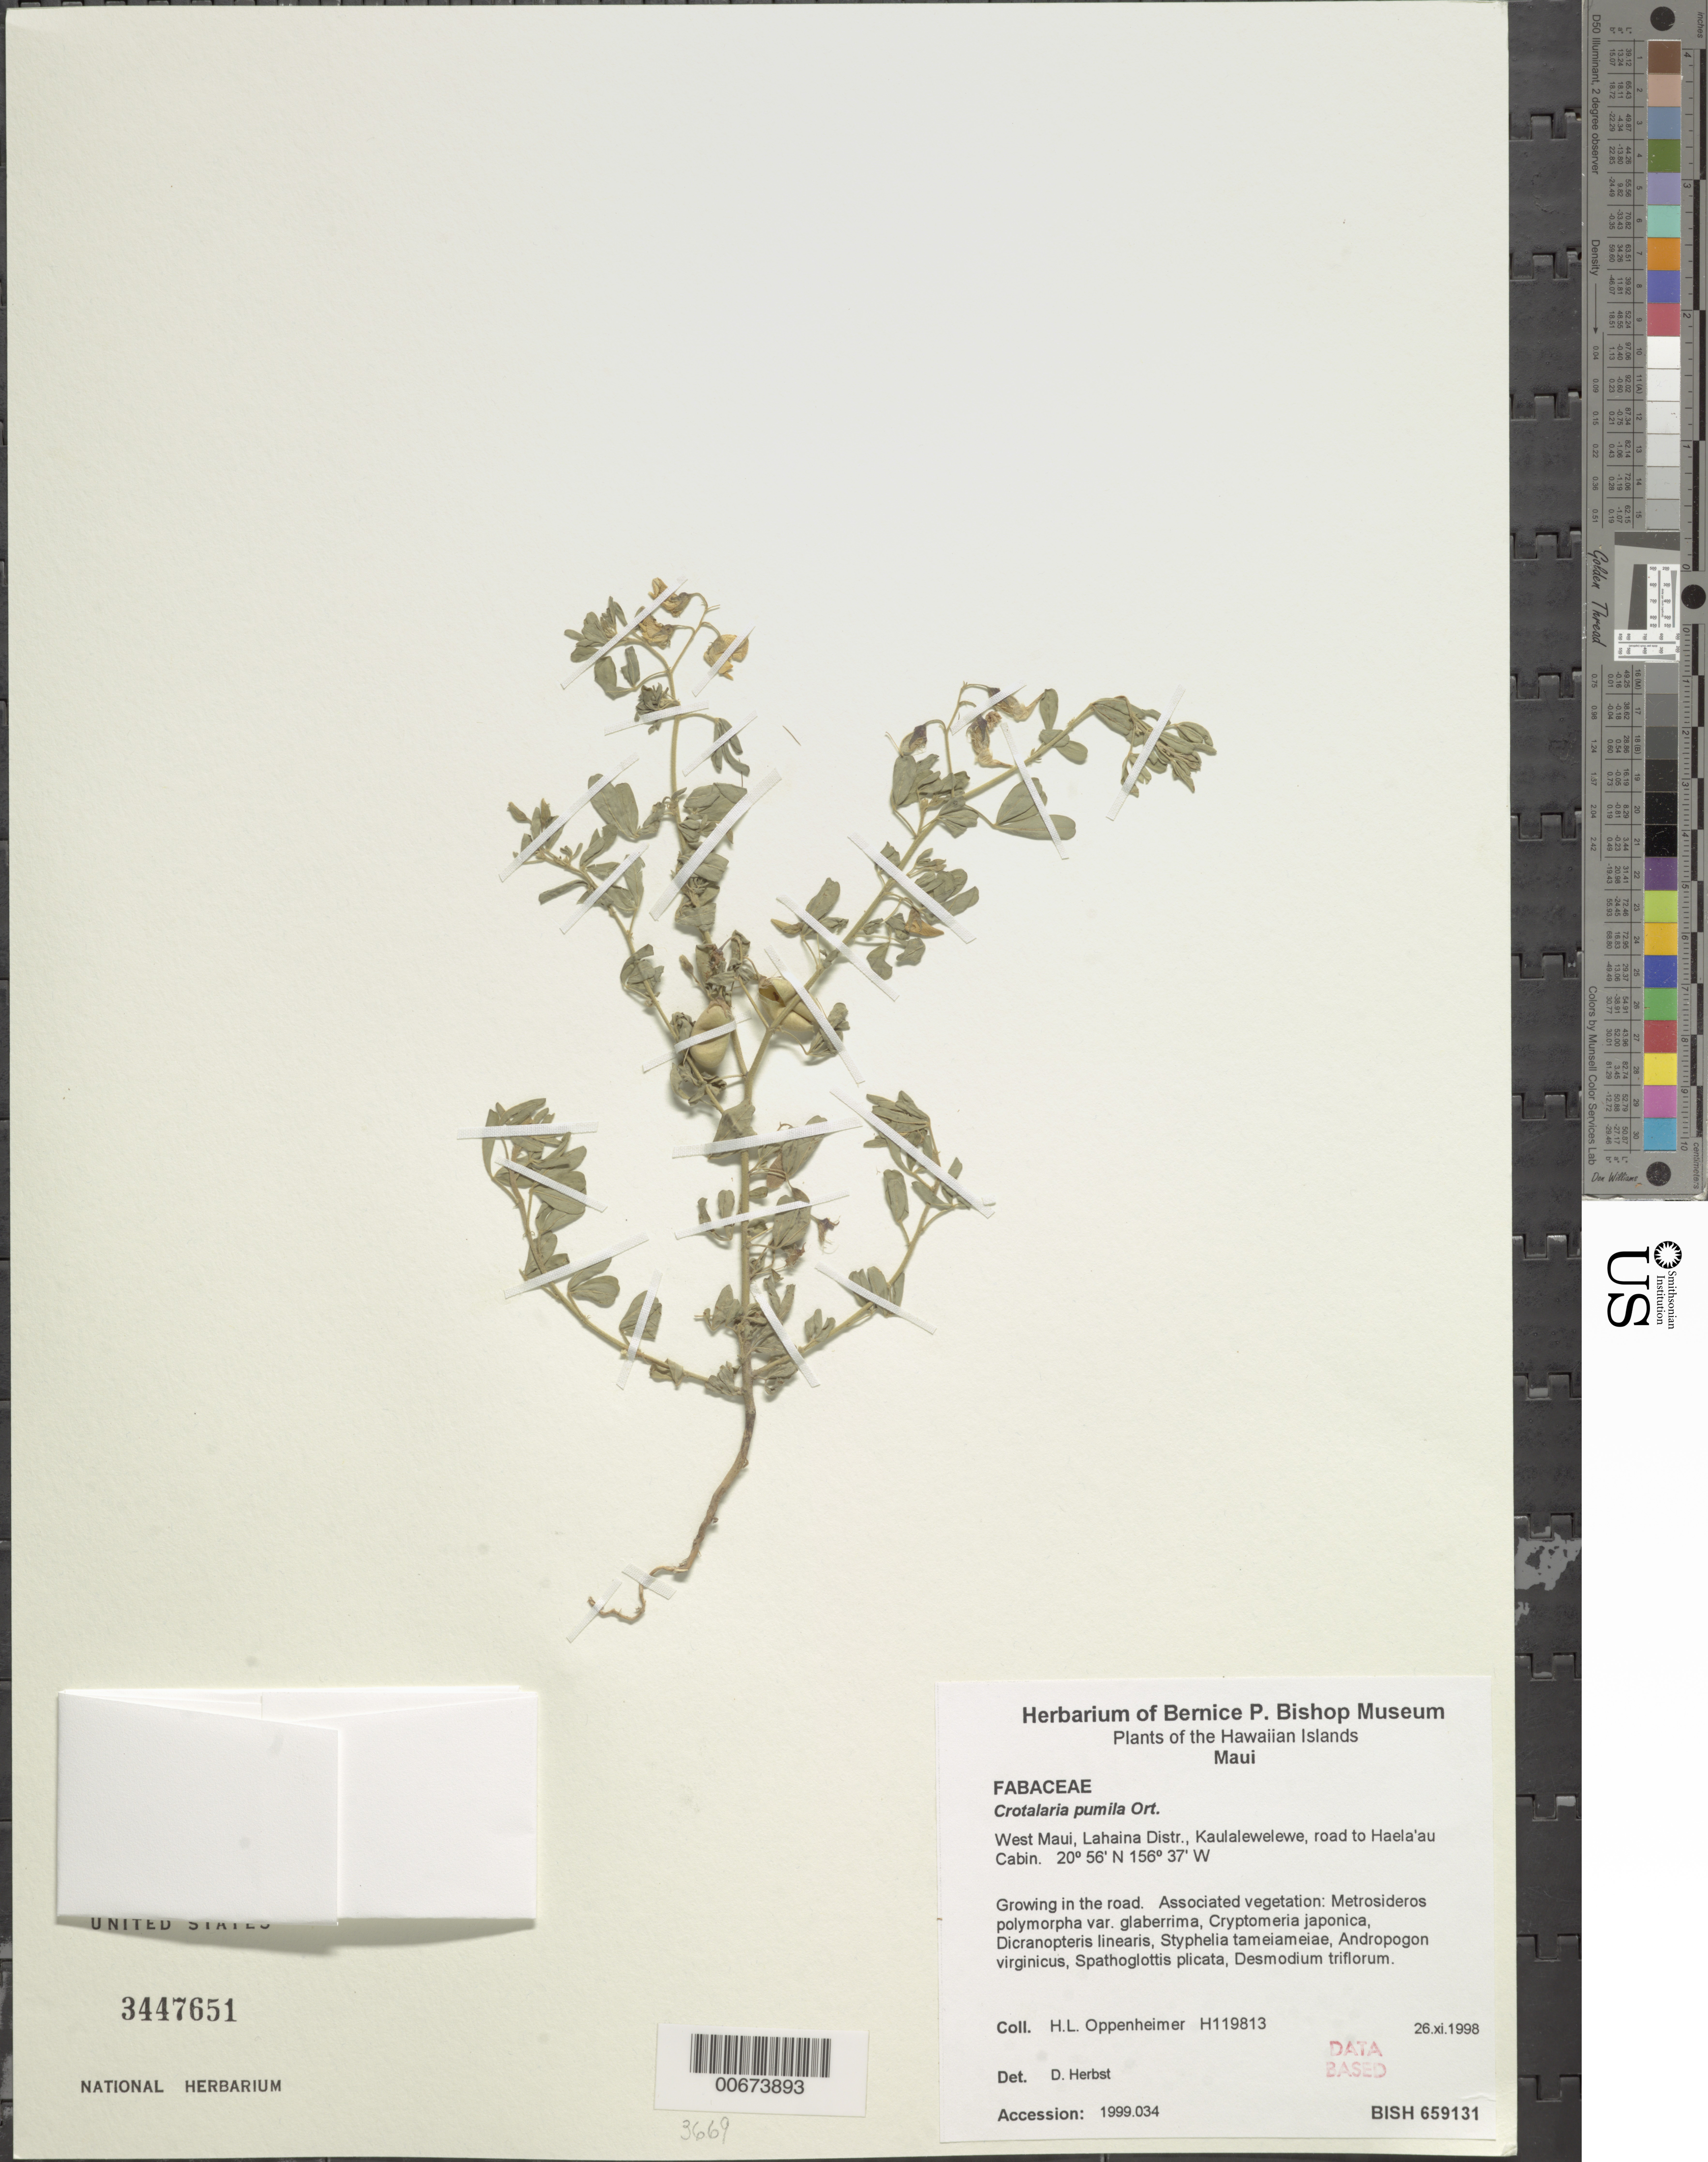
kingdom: Plantae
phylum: Tracheophyta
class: Magnoliopsida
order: Fabales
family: Fabaceae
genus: Crotalaria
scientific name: Crotalaria pumila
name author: Ortega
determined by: Herbst, D. R.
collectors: H. L. Oppenheimer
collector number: H119813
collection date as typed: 26 Nov 1998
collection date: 1998-11-26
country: United States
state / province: Hawaii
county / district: Maui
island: Maui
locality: West Maui, Lahaina Distr., Kaulalewelewe, road to Haela'au Cabin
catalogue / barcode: US 3447651